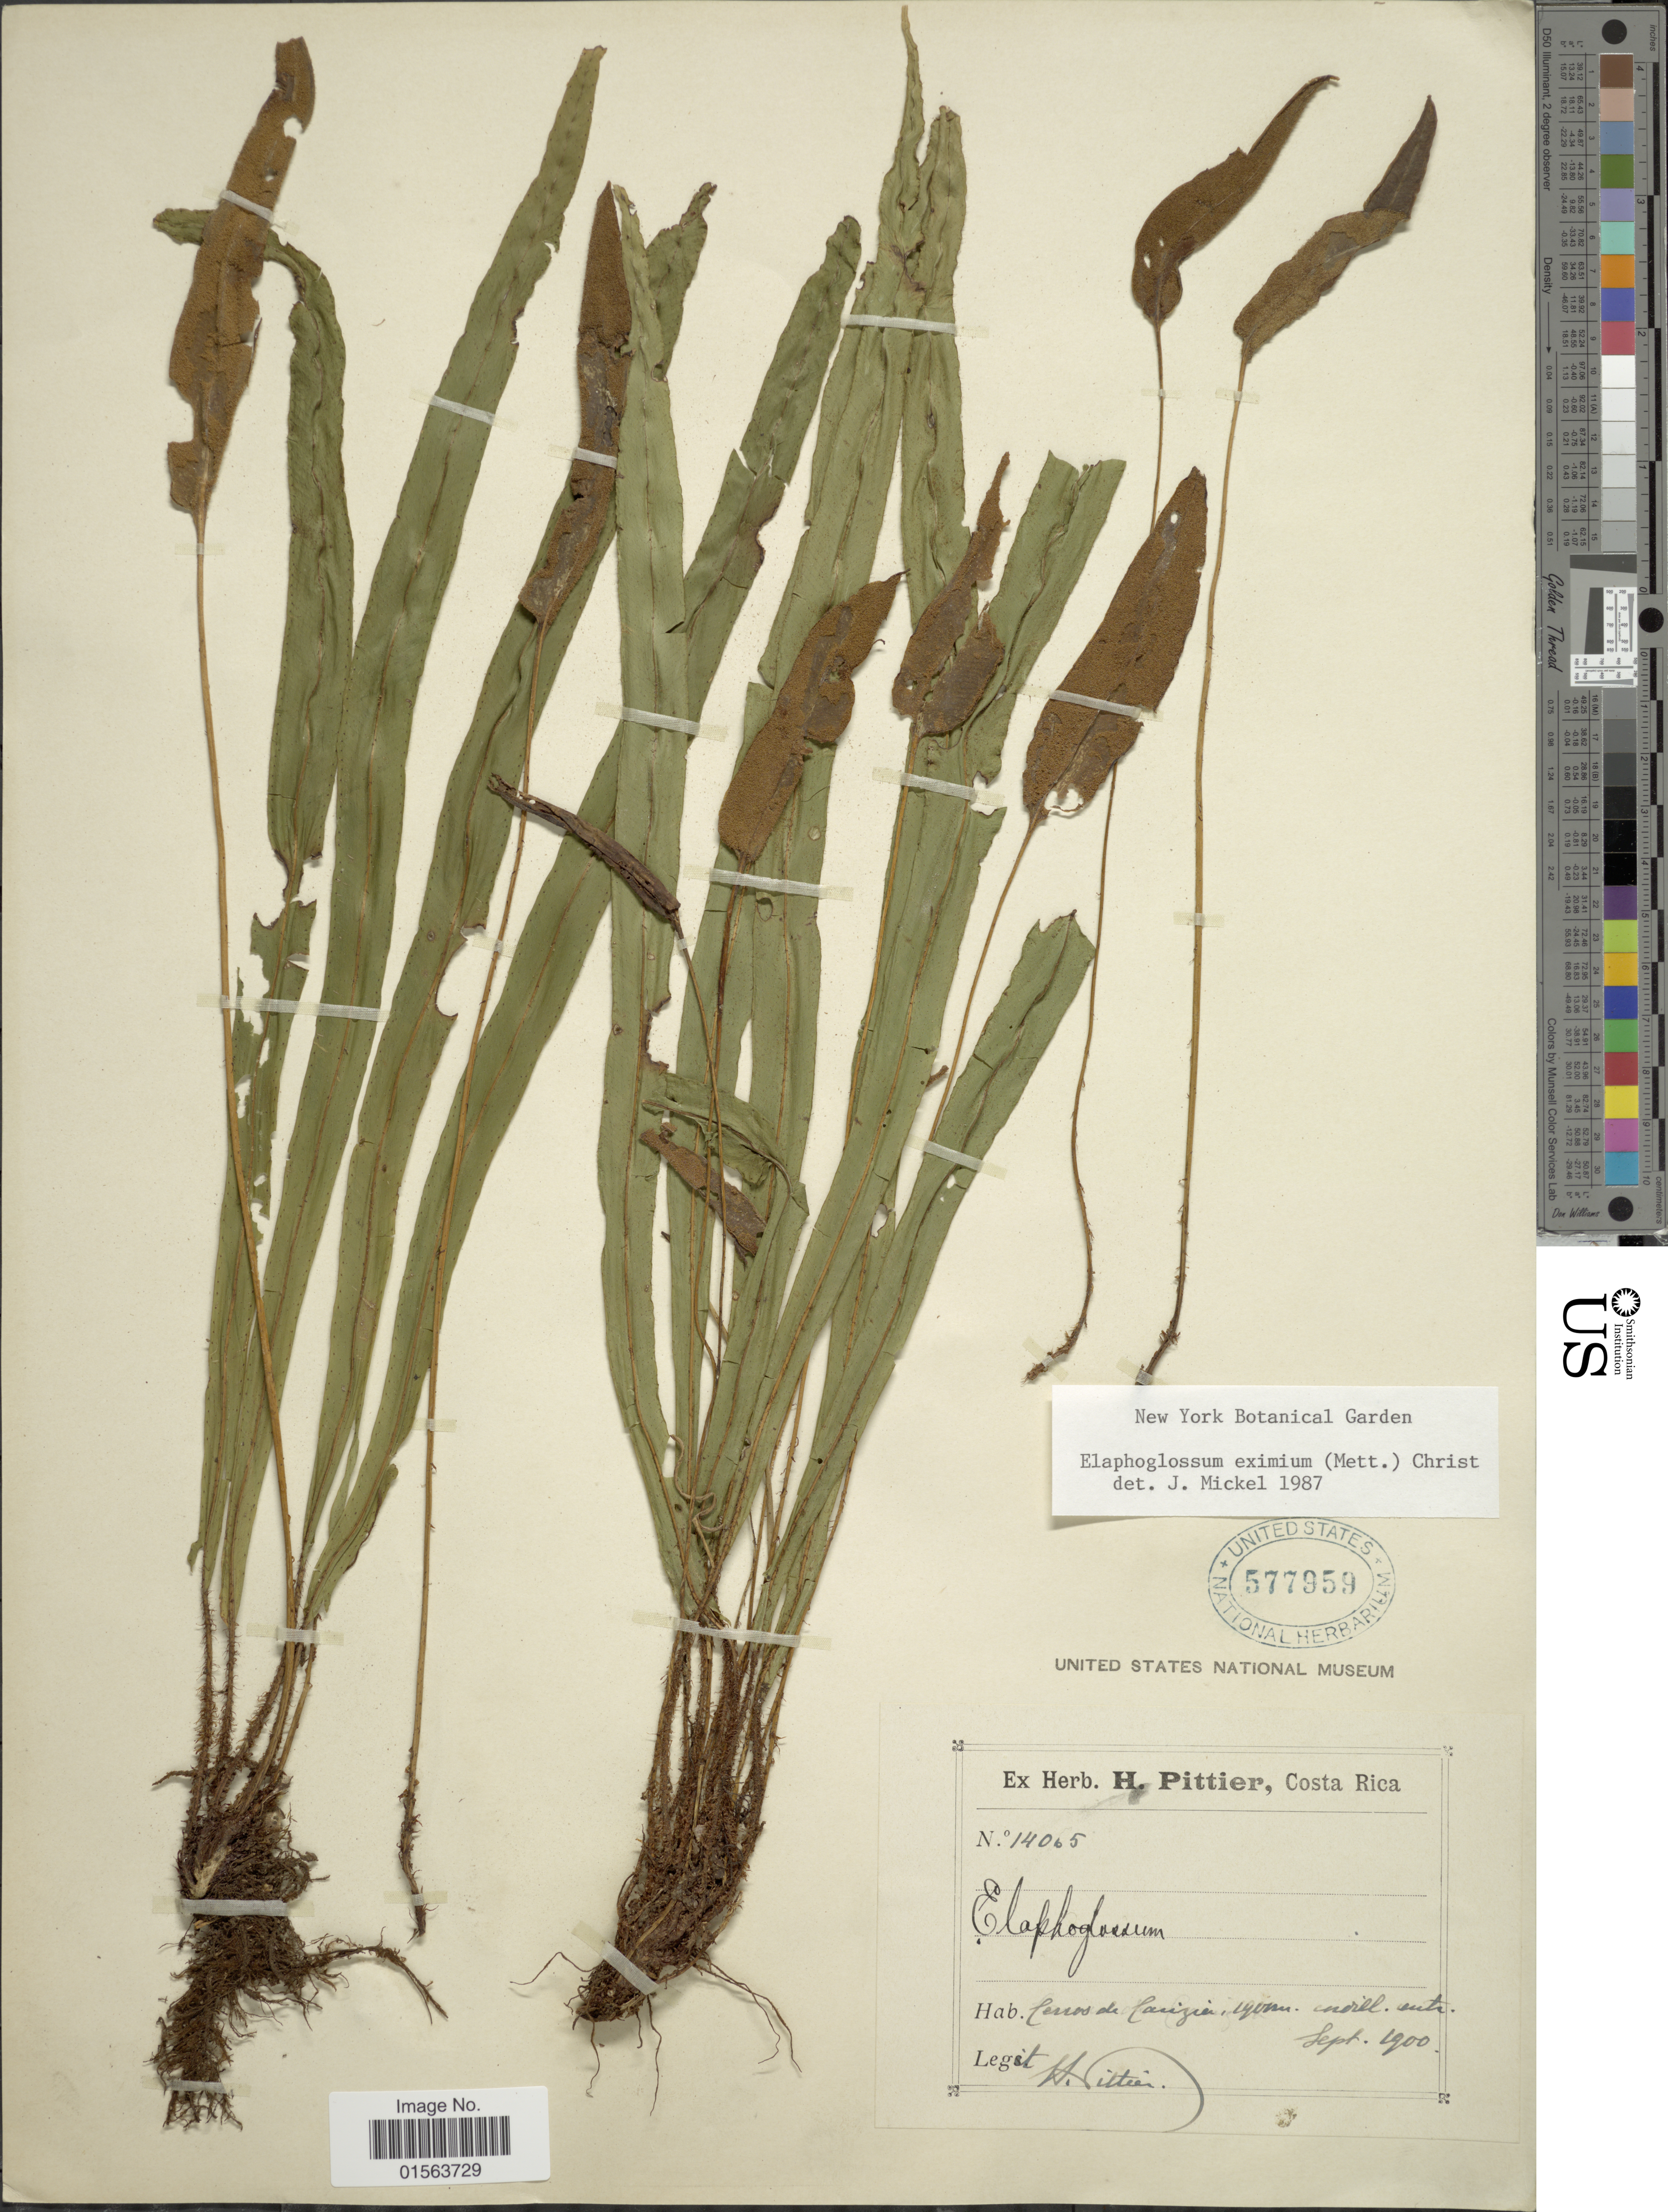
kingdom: Plantae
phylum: Tracheophyta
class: Polypodiopsida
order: Polypodiales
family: Dryopteridaceae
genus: Elaphoglossum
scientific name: Elaphoglossum eximium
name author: (Mett.) Christ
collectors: H. F. Pittier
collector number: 14065*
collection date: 1900-09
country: Costa Rica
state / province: Heredia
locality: Cerro Caricias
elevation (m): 1900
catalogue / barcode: US 577959